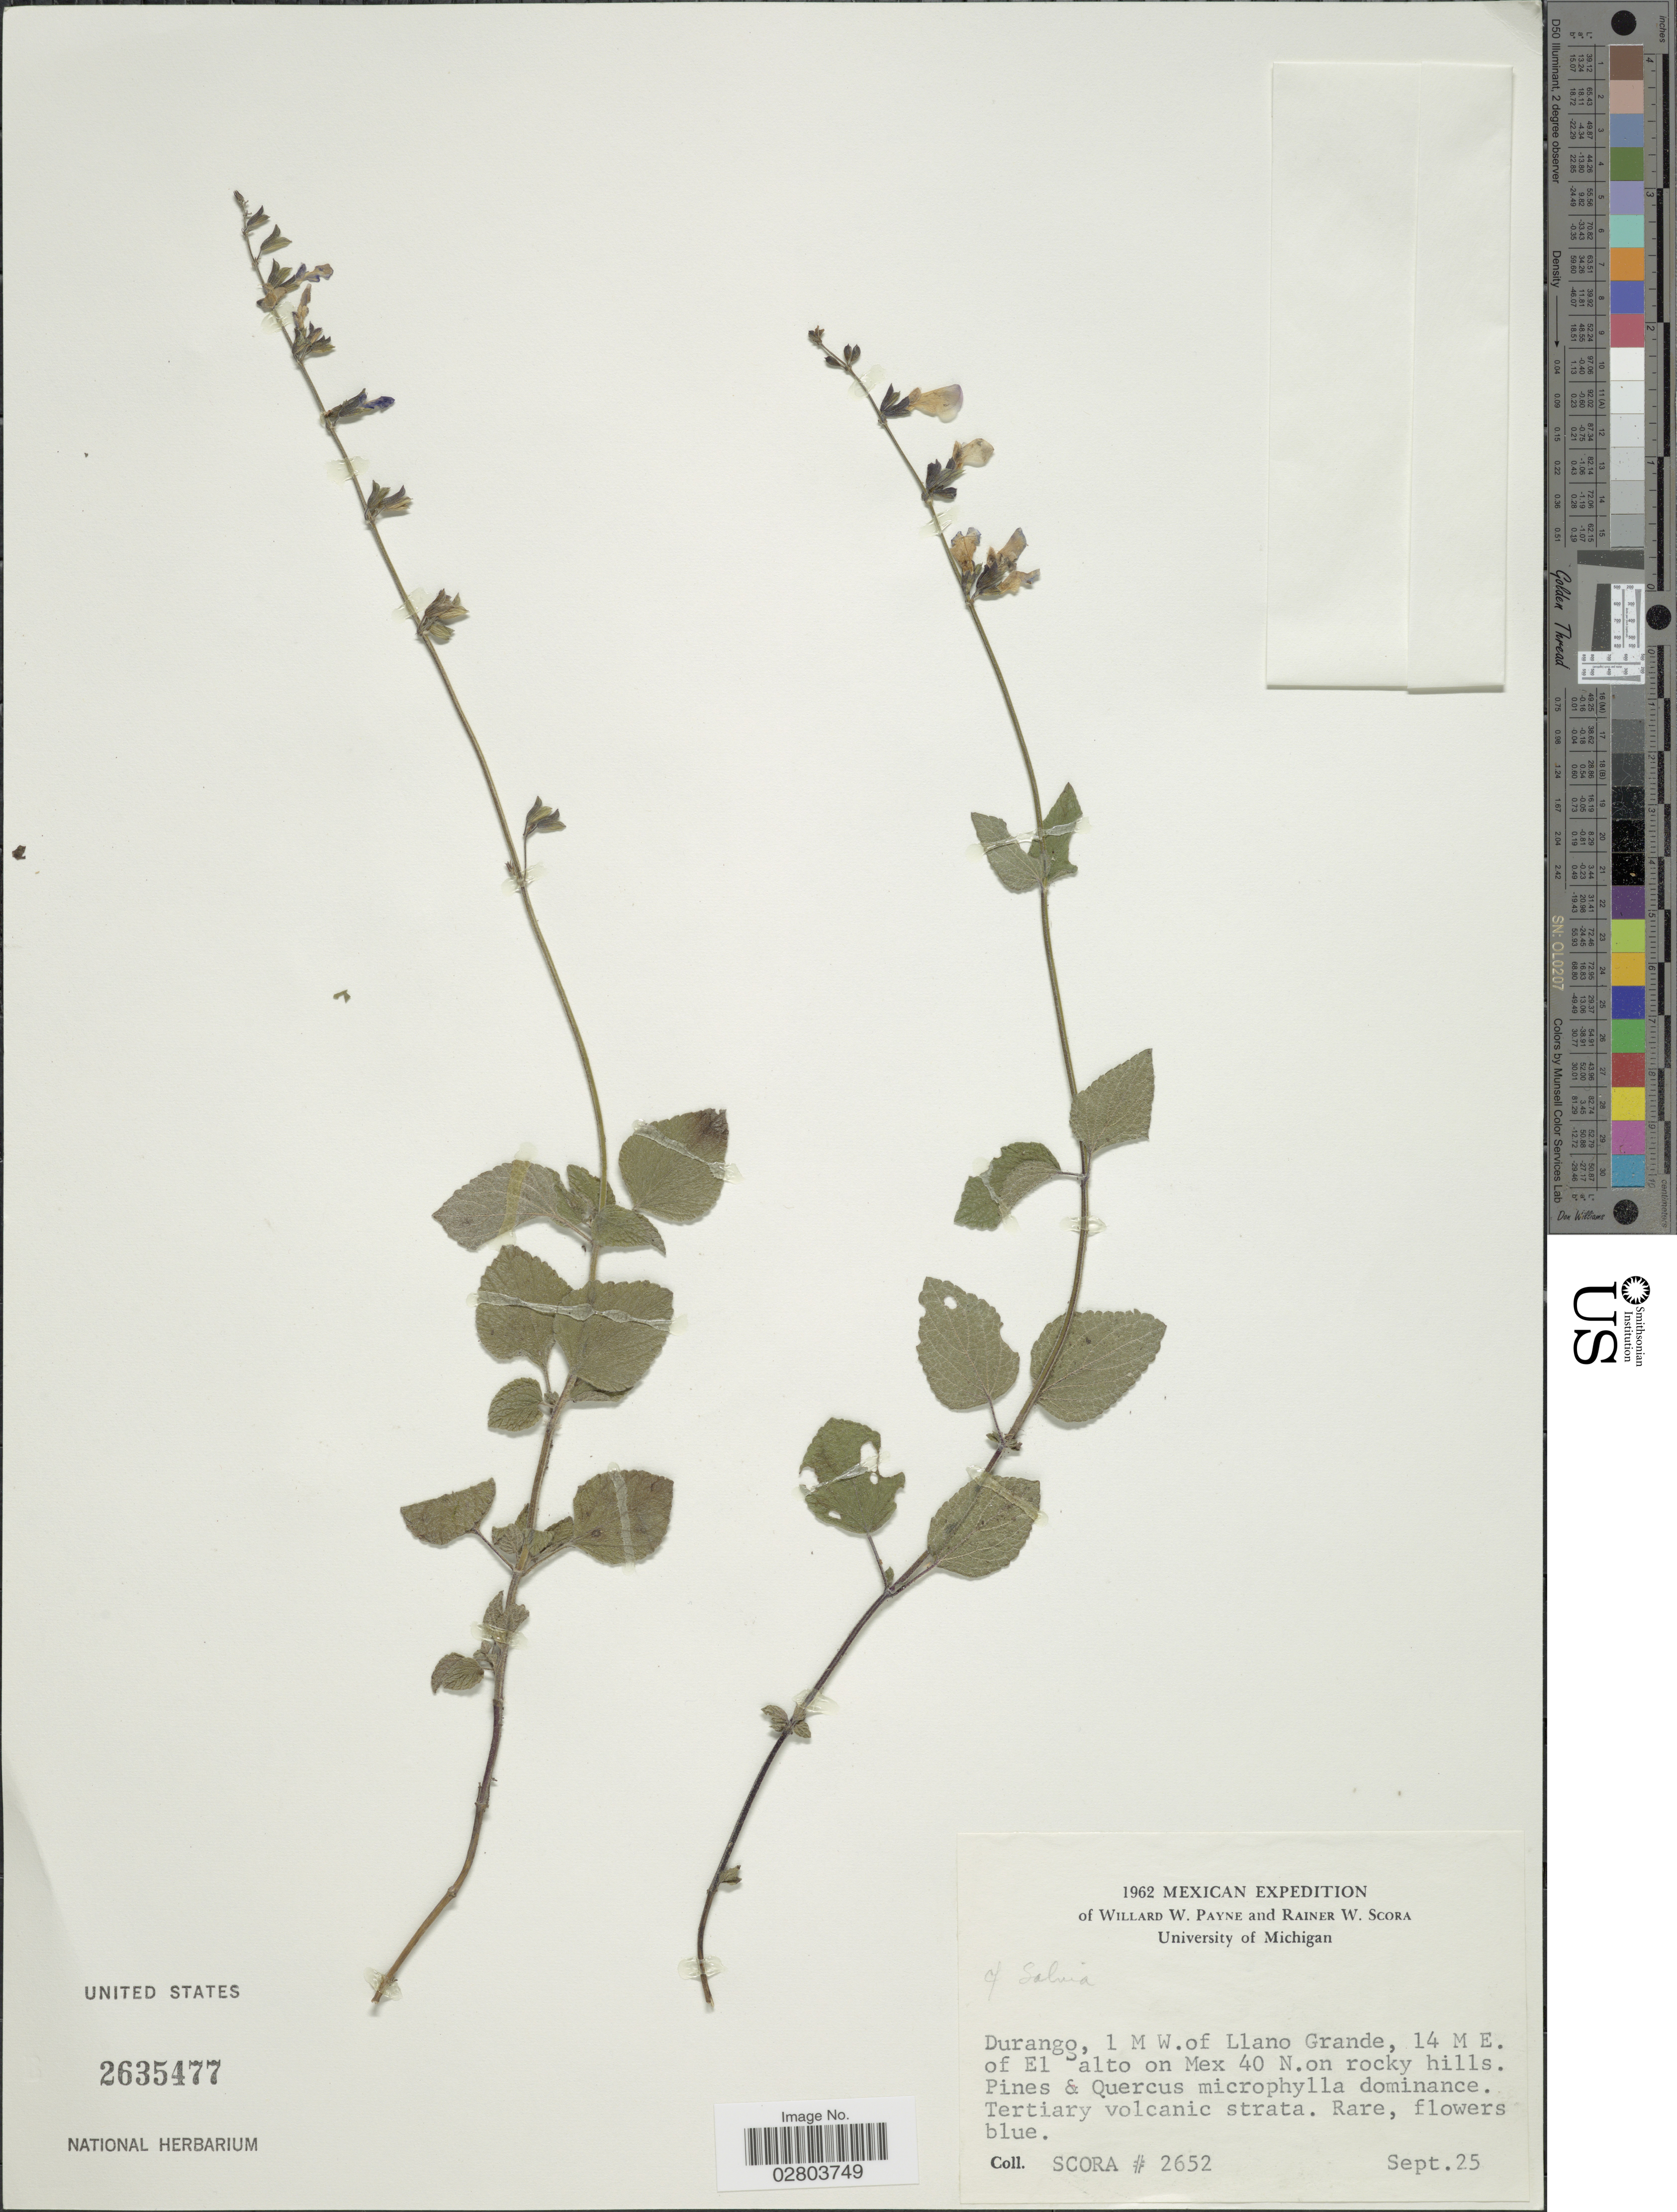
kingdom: Plantae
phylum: Tracheophyta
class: Magnoliopsida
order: Lamiales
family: Lamiaceae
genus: Salvia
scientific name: Salvia sp.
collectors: R. Scora & W. Payne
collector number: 2652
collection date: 1962-09-25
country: Mexico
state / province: Durango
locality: Durango, 1 M W. of Llano Grande, 14 M E. of El Salto on Mex 40 N. on rocky hills.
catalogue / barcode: US 2635477